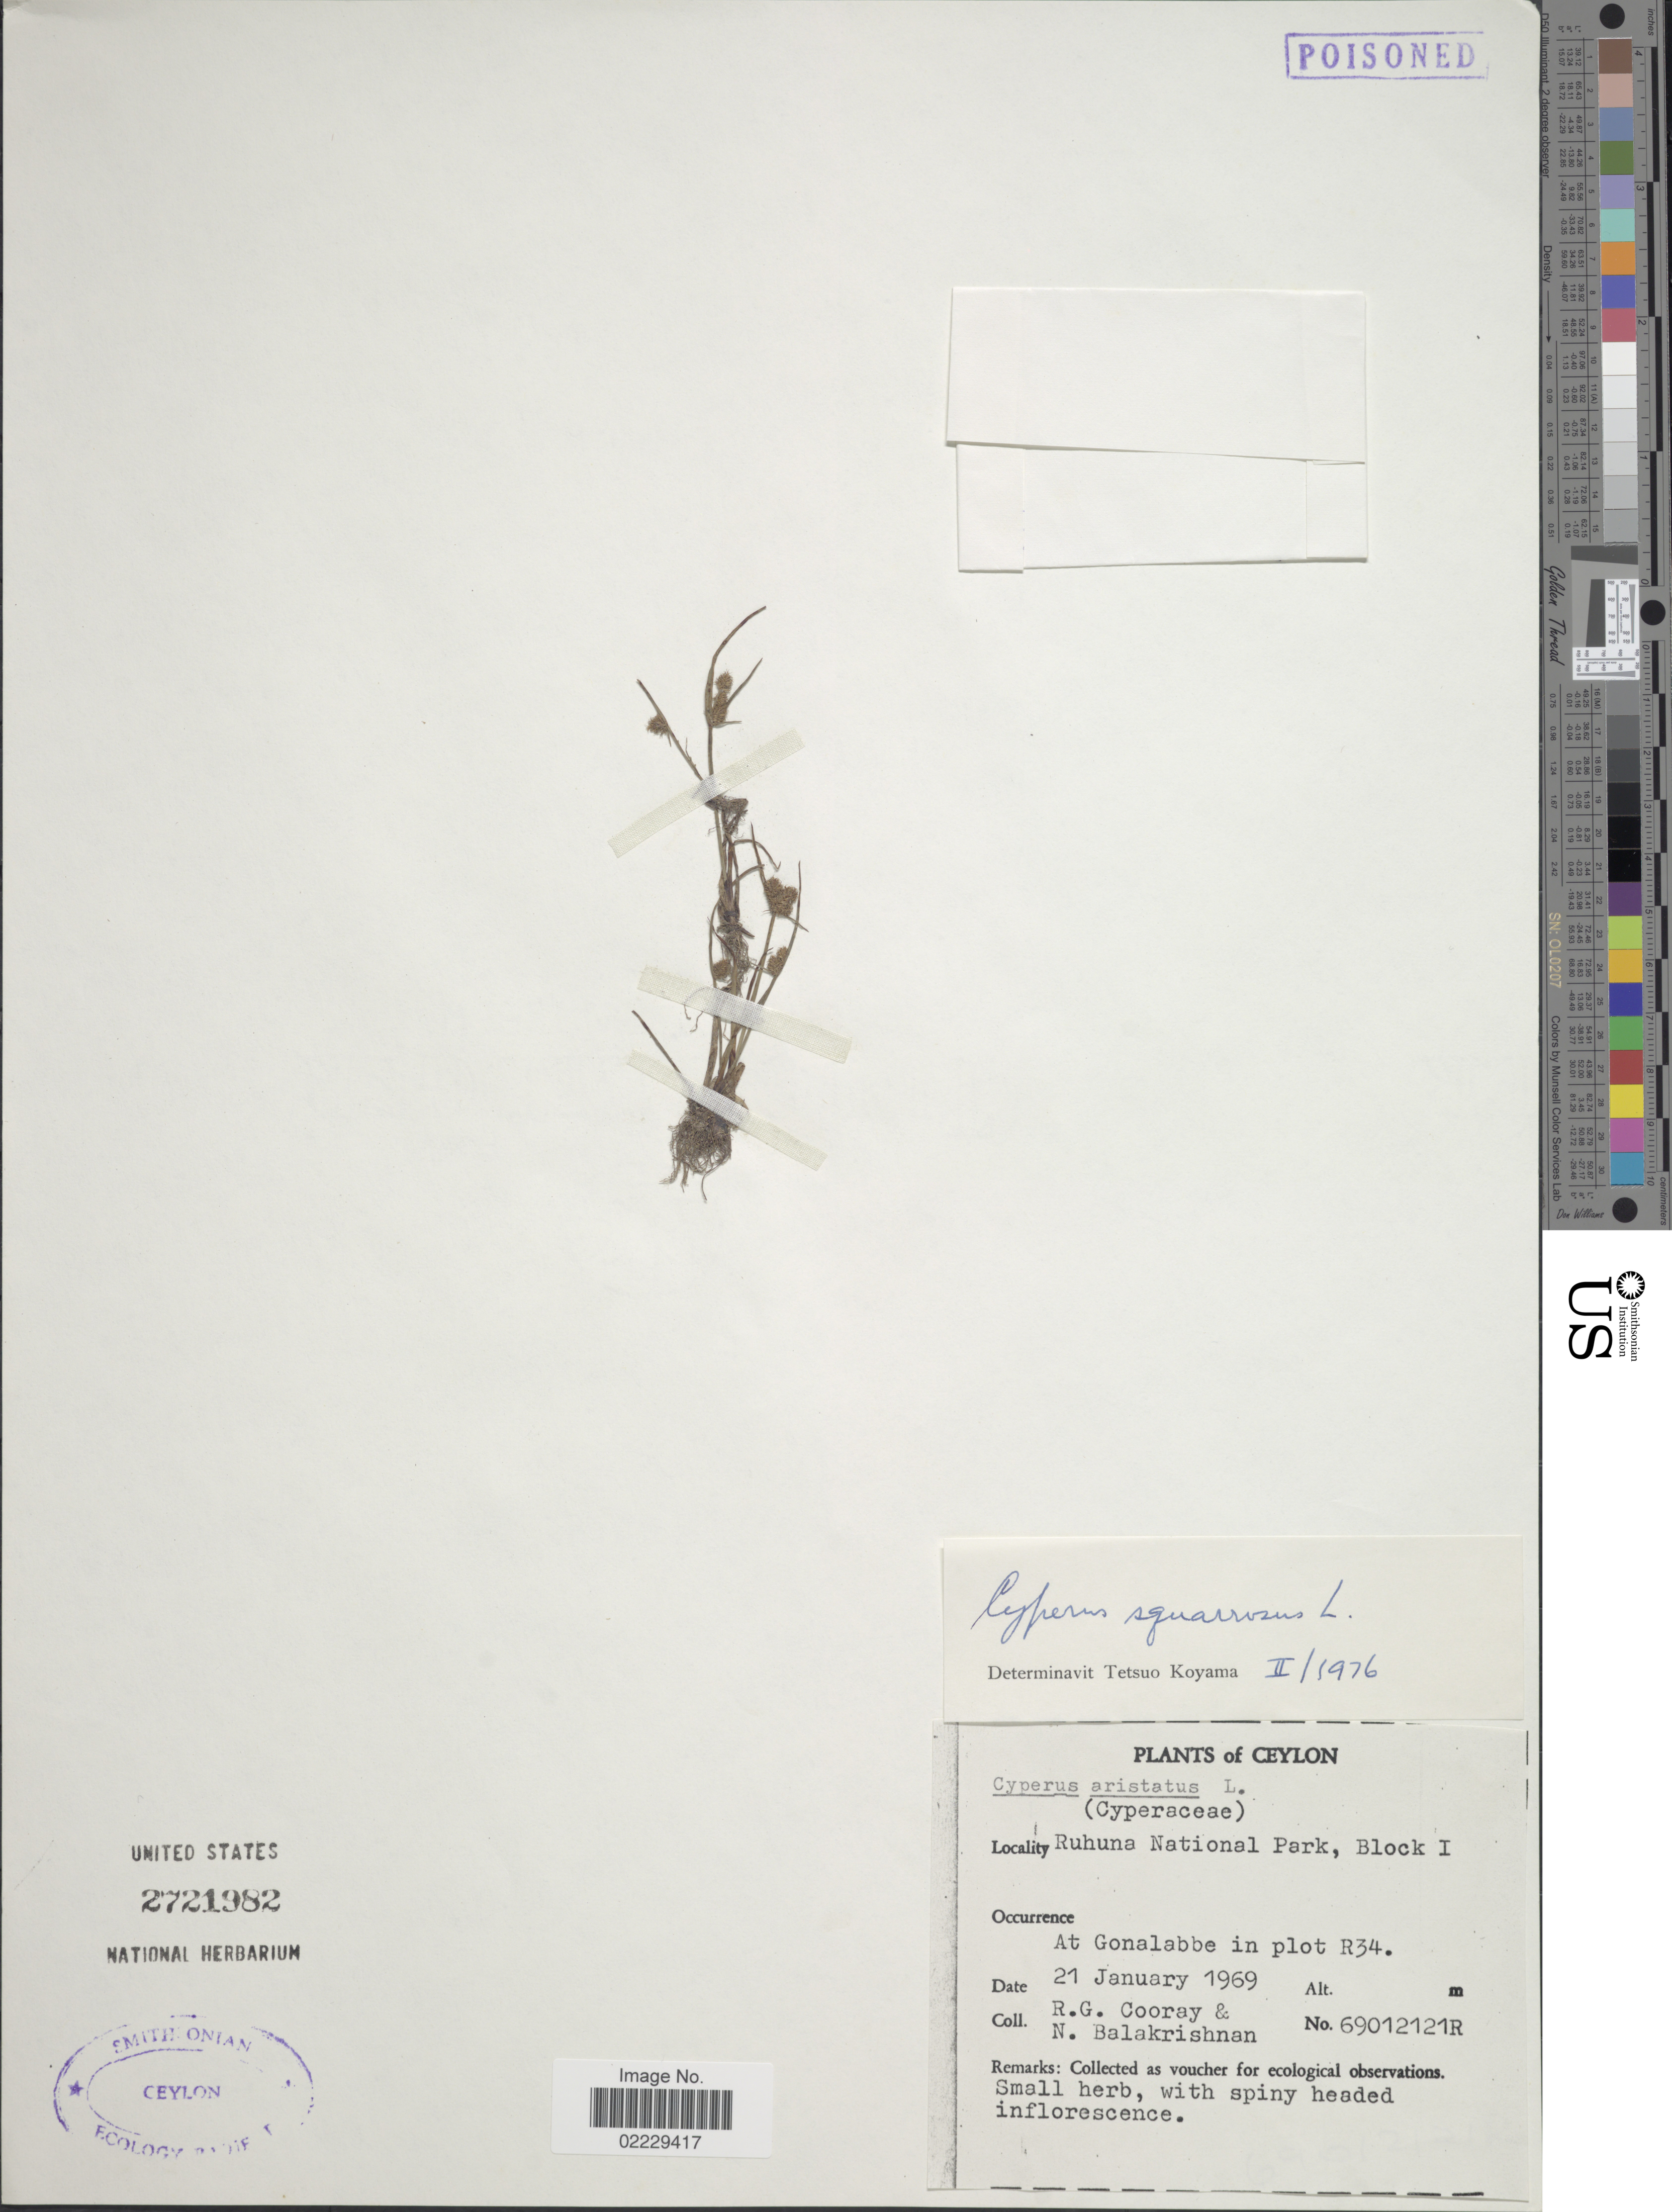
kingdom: Plantae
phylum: Tracheophyta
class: Liliopsida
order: Poales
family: Cyperaceae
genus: Cyperus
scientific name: Cyperus squarrosus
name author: L.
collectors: R. Cooray & N. Balakrishnan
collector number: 69012121R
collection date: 1969-01-21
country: Sri Lanka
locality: Ceylon, Ruhuna National Park, Block 1, At Gonalabbe in plot R34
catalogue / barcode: US 2721982